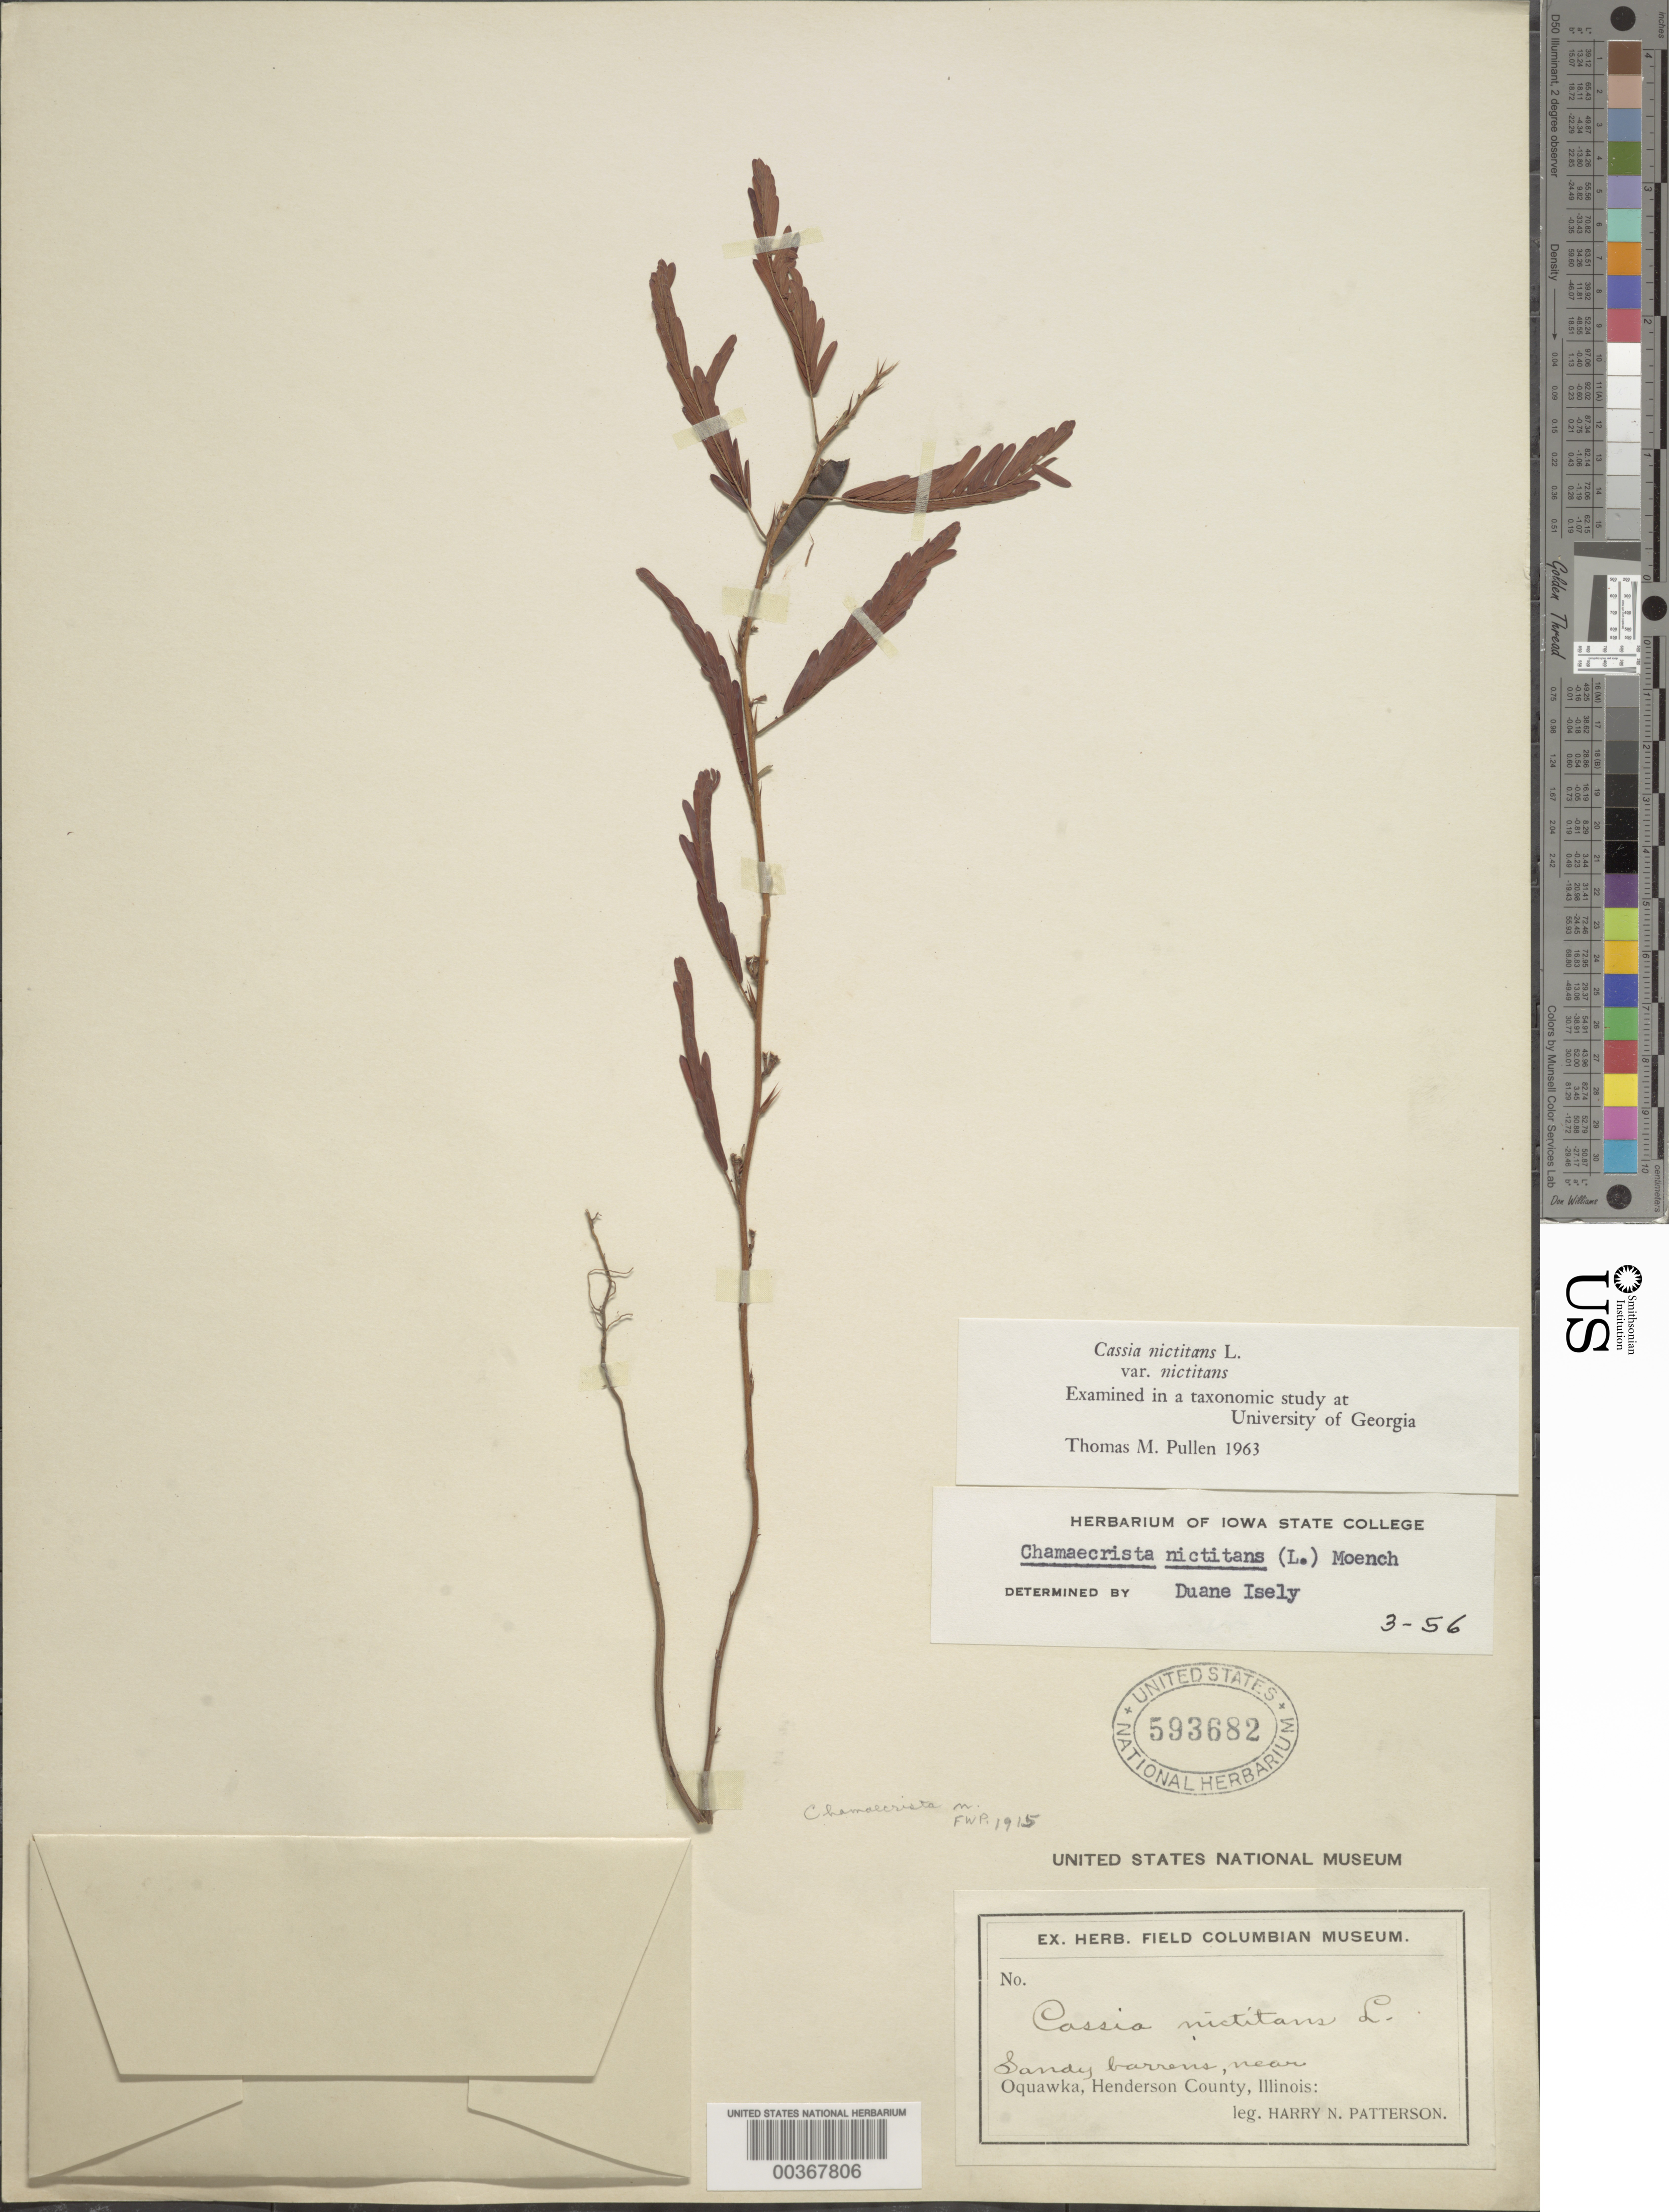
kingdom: Plantae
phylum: Tracheophyta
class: Magnoliopsida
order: Fabales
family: Fabaceae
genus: Chamaecrista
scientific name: Chamaecrista nictitans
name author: (L.) Moench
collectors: H. N. Patterson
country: United States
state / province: Illinois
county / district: Henderson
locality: Oquawka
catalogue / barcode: US 593682